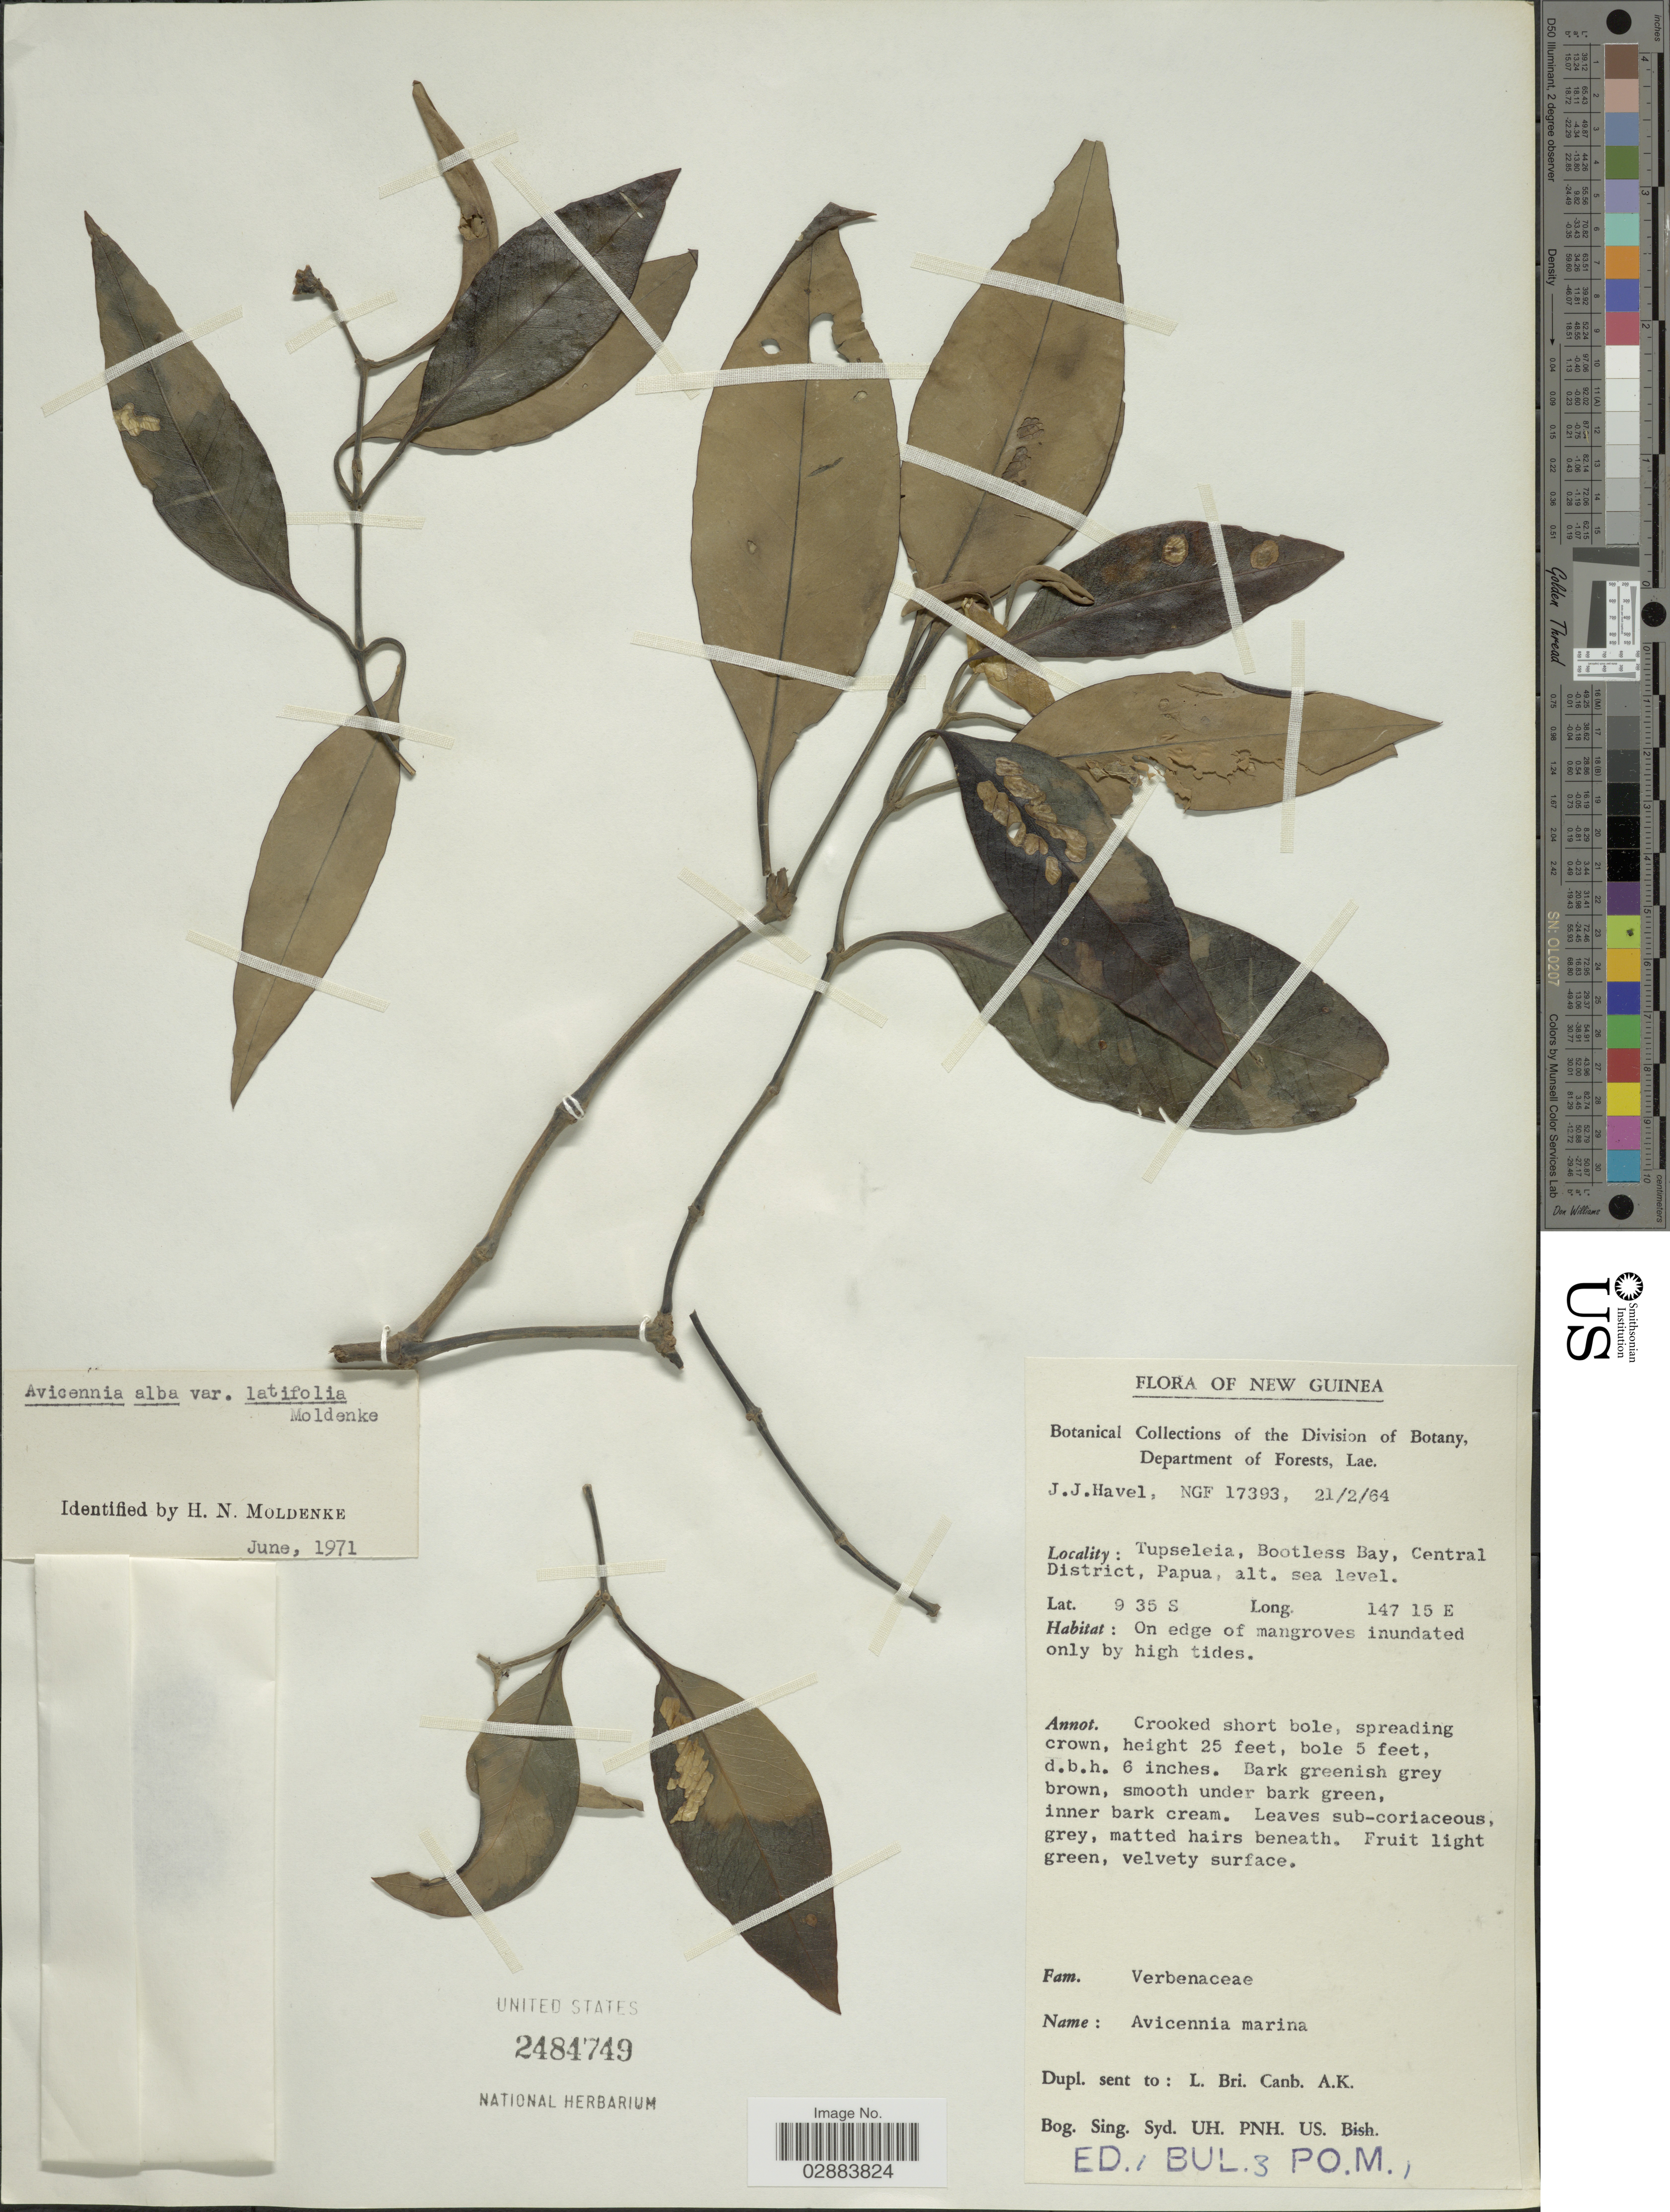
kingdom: Plantae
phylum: Tracheophyta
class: Magnoliopsida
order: Lamiales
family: Acanthaceae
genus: Avicennia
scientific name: Avicennia alba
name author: Blume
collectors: J. Havel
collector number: NGF 17393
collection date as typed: Transcribed d/m/y: 21/2/64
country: Papua New Guinea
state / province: Central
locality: Tupseleia, Bootless Bay, Central District, Papua.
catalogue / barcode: US 2484749